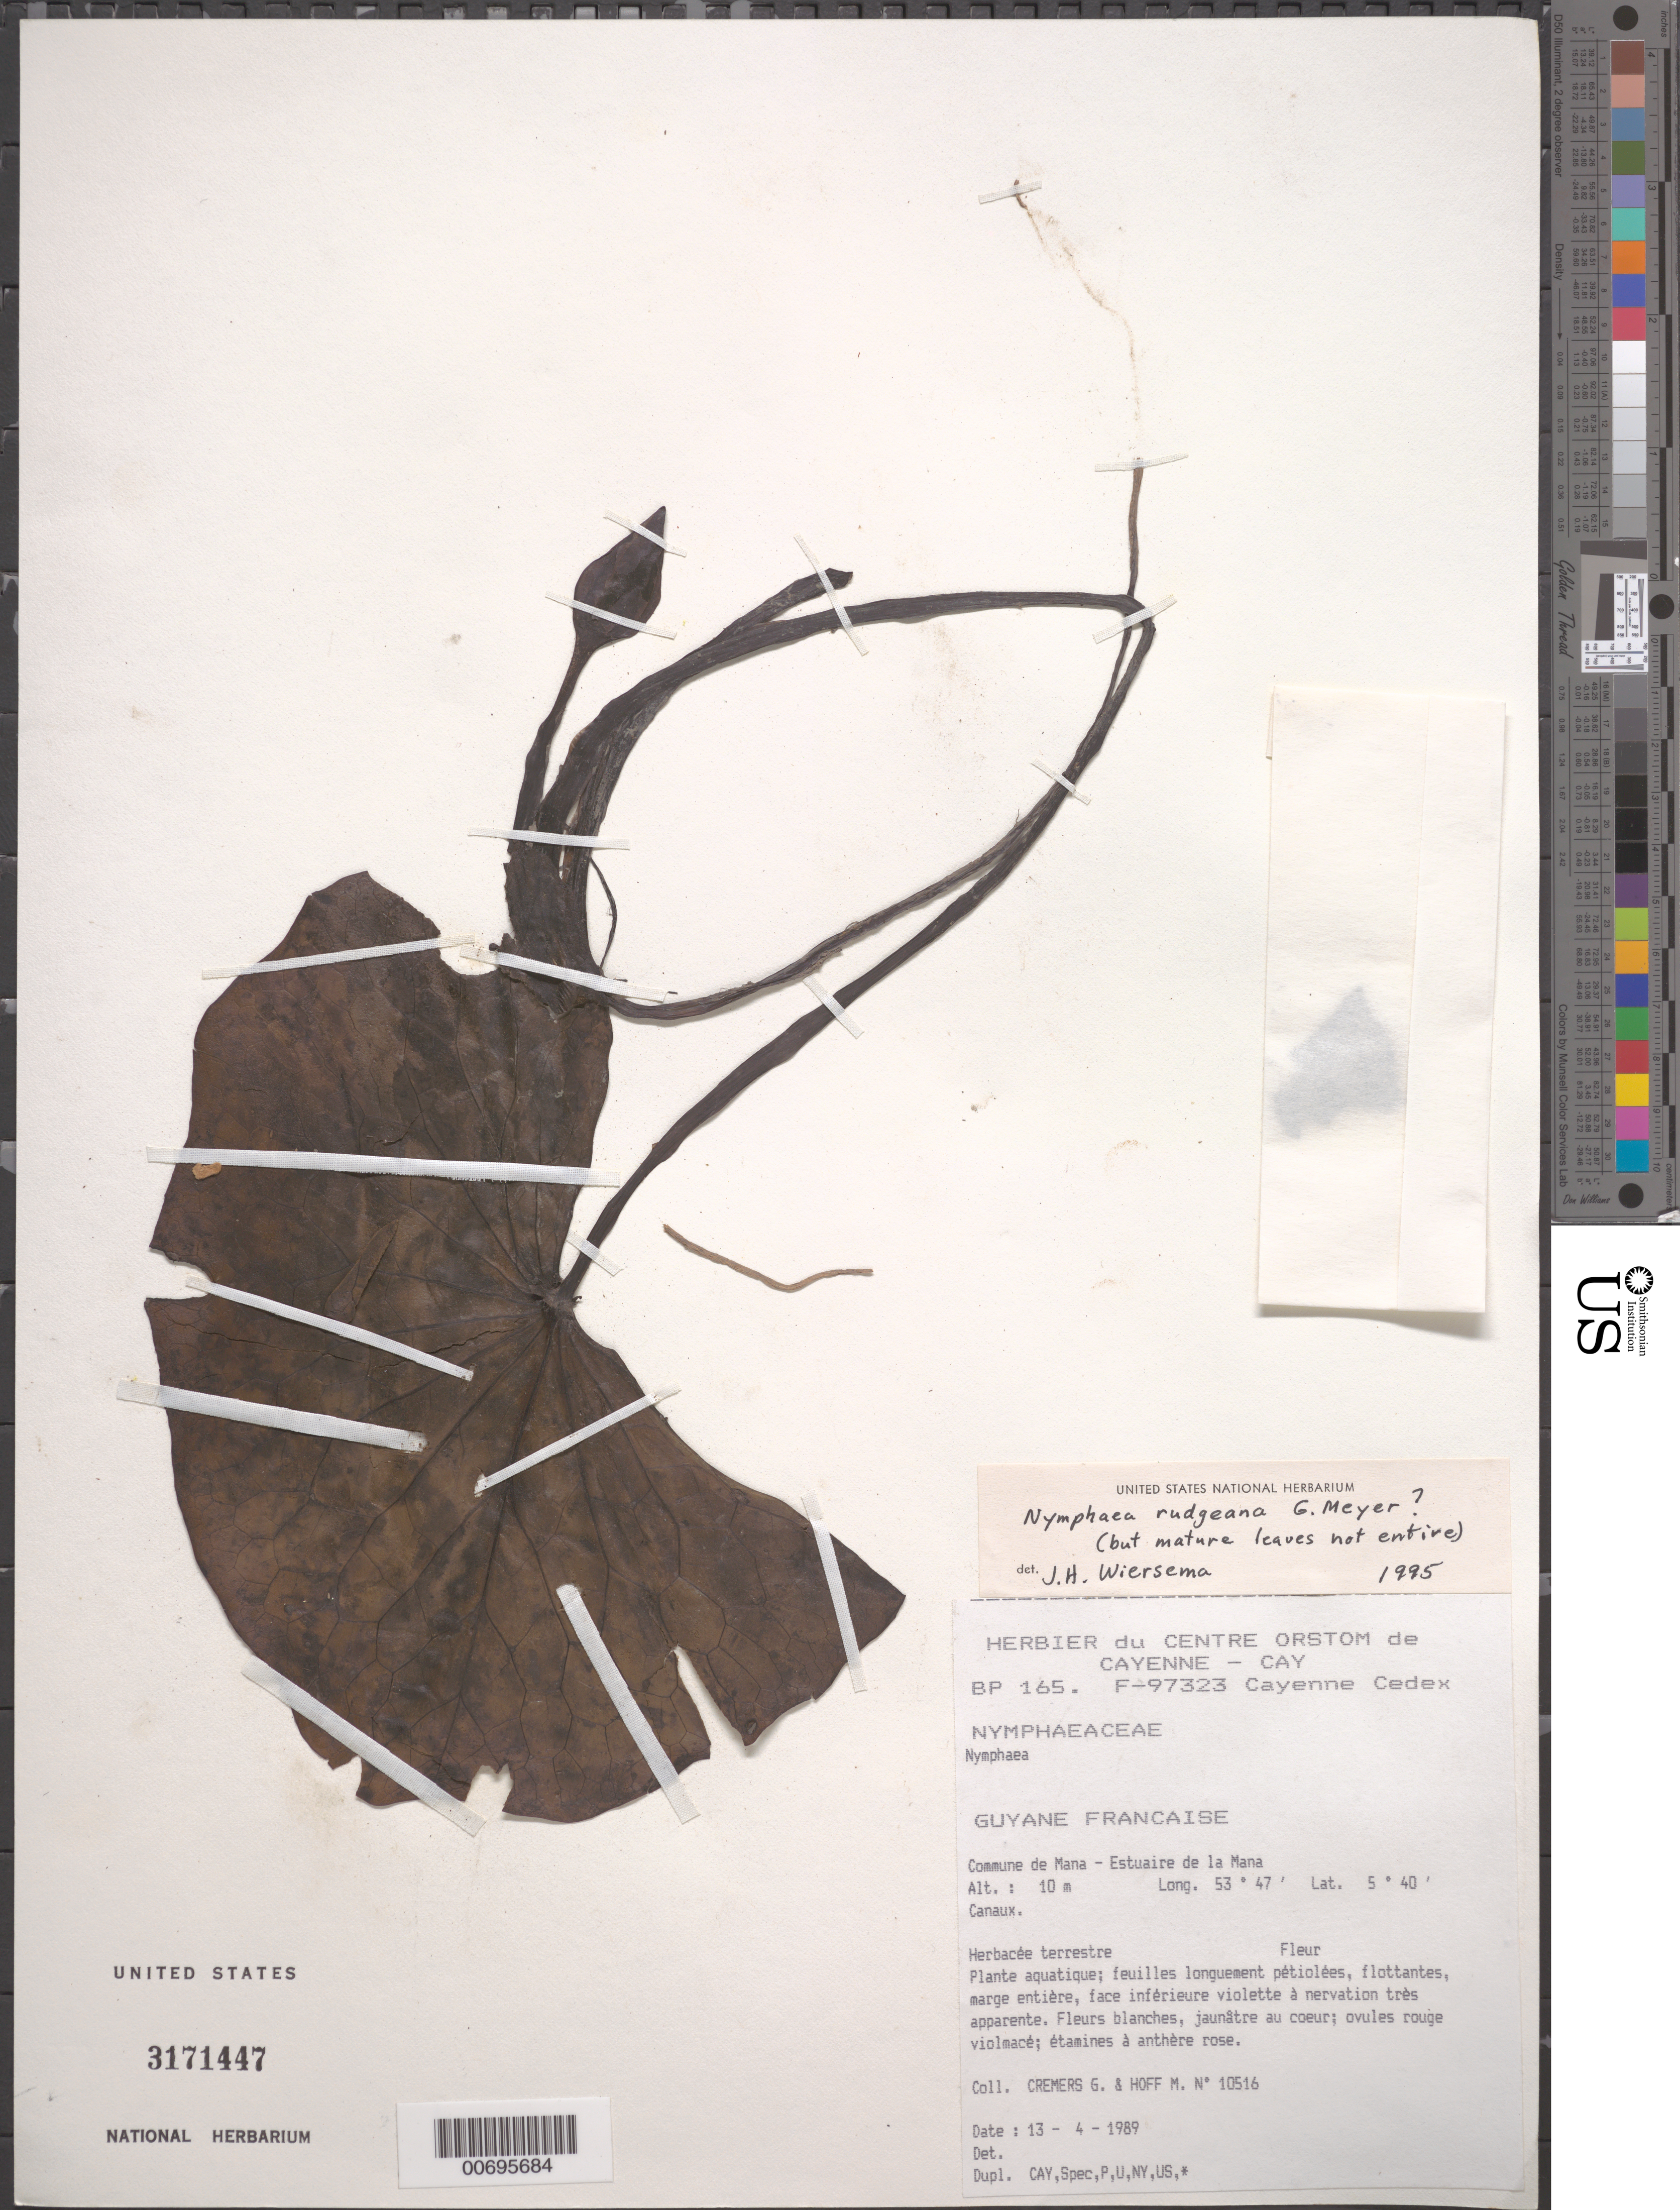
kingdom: Plantae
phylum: Tracheophyta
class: Magnoliopsida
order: Nymphaeales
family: Nymphaeaceae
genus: Nymphaea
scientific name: Nymphaea rudgeana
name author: G. Mey.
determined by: Wiersema, John H.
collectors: G. Cremers & M. Hoff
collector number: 10516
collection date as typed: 13-Apr-89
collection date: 1989-04-13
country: French Guiana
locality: Commune de Mana, Estuaire de la Mana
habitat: Canaux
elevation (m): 10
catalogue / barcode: US 3171447